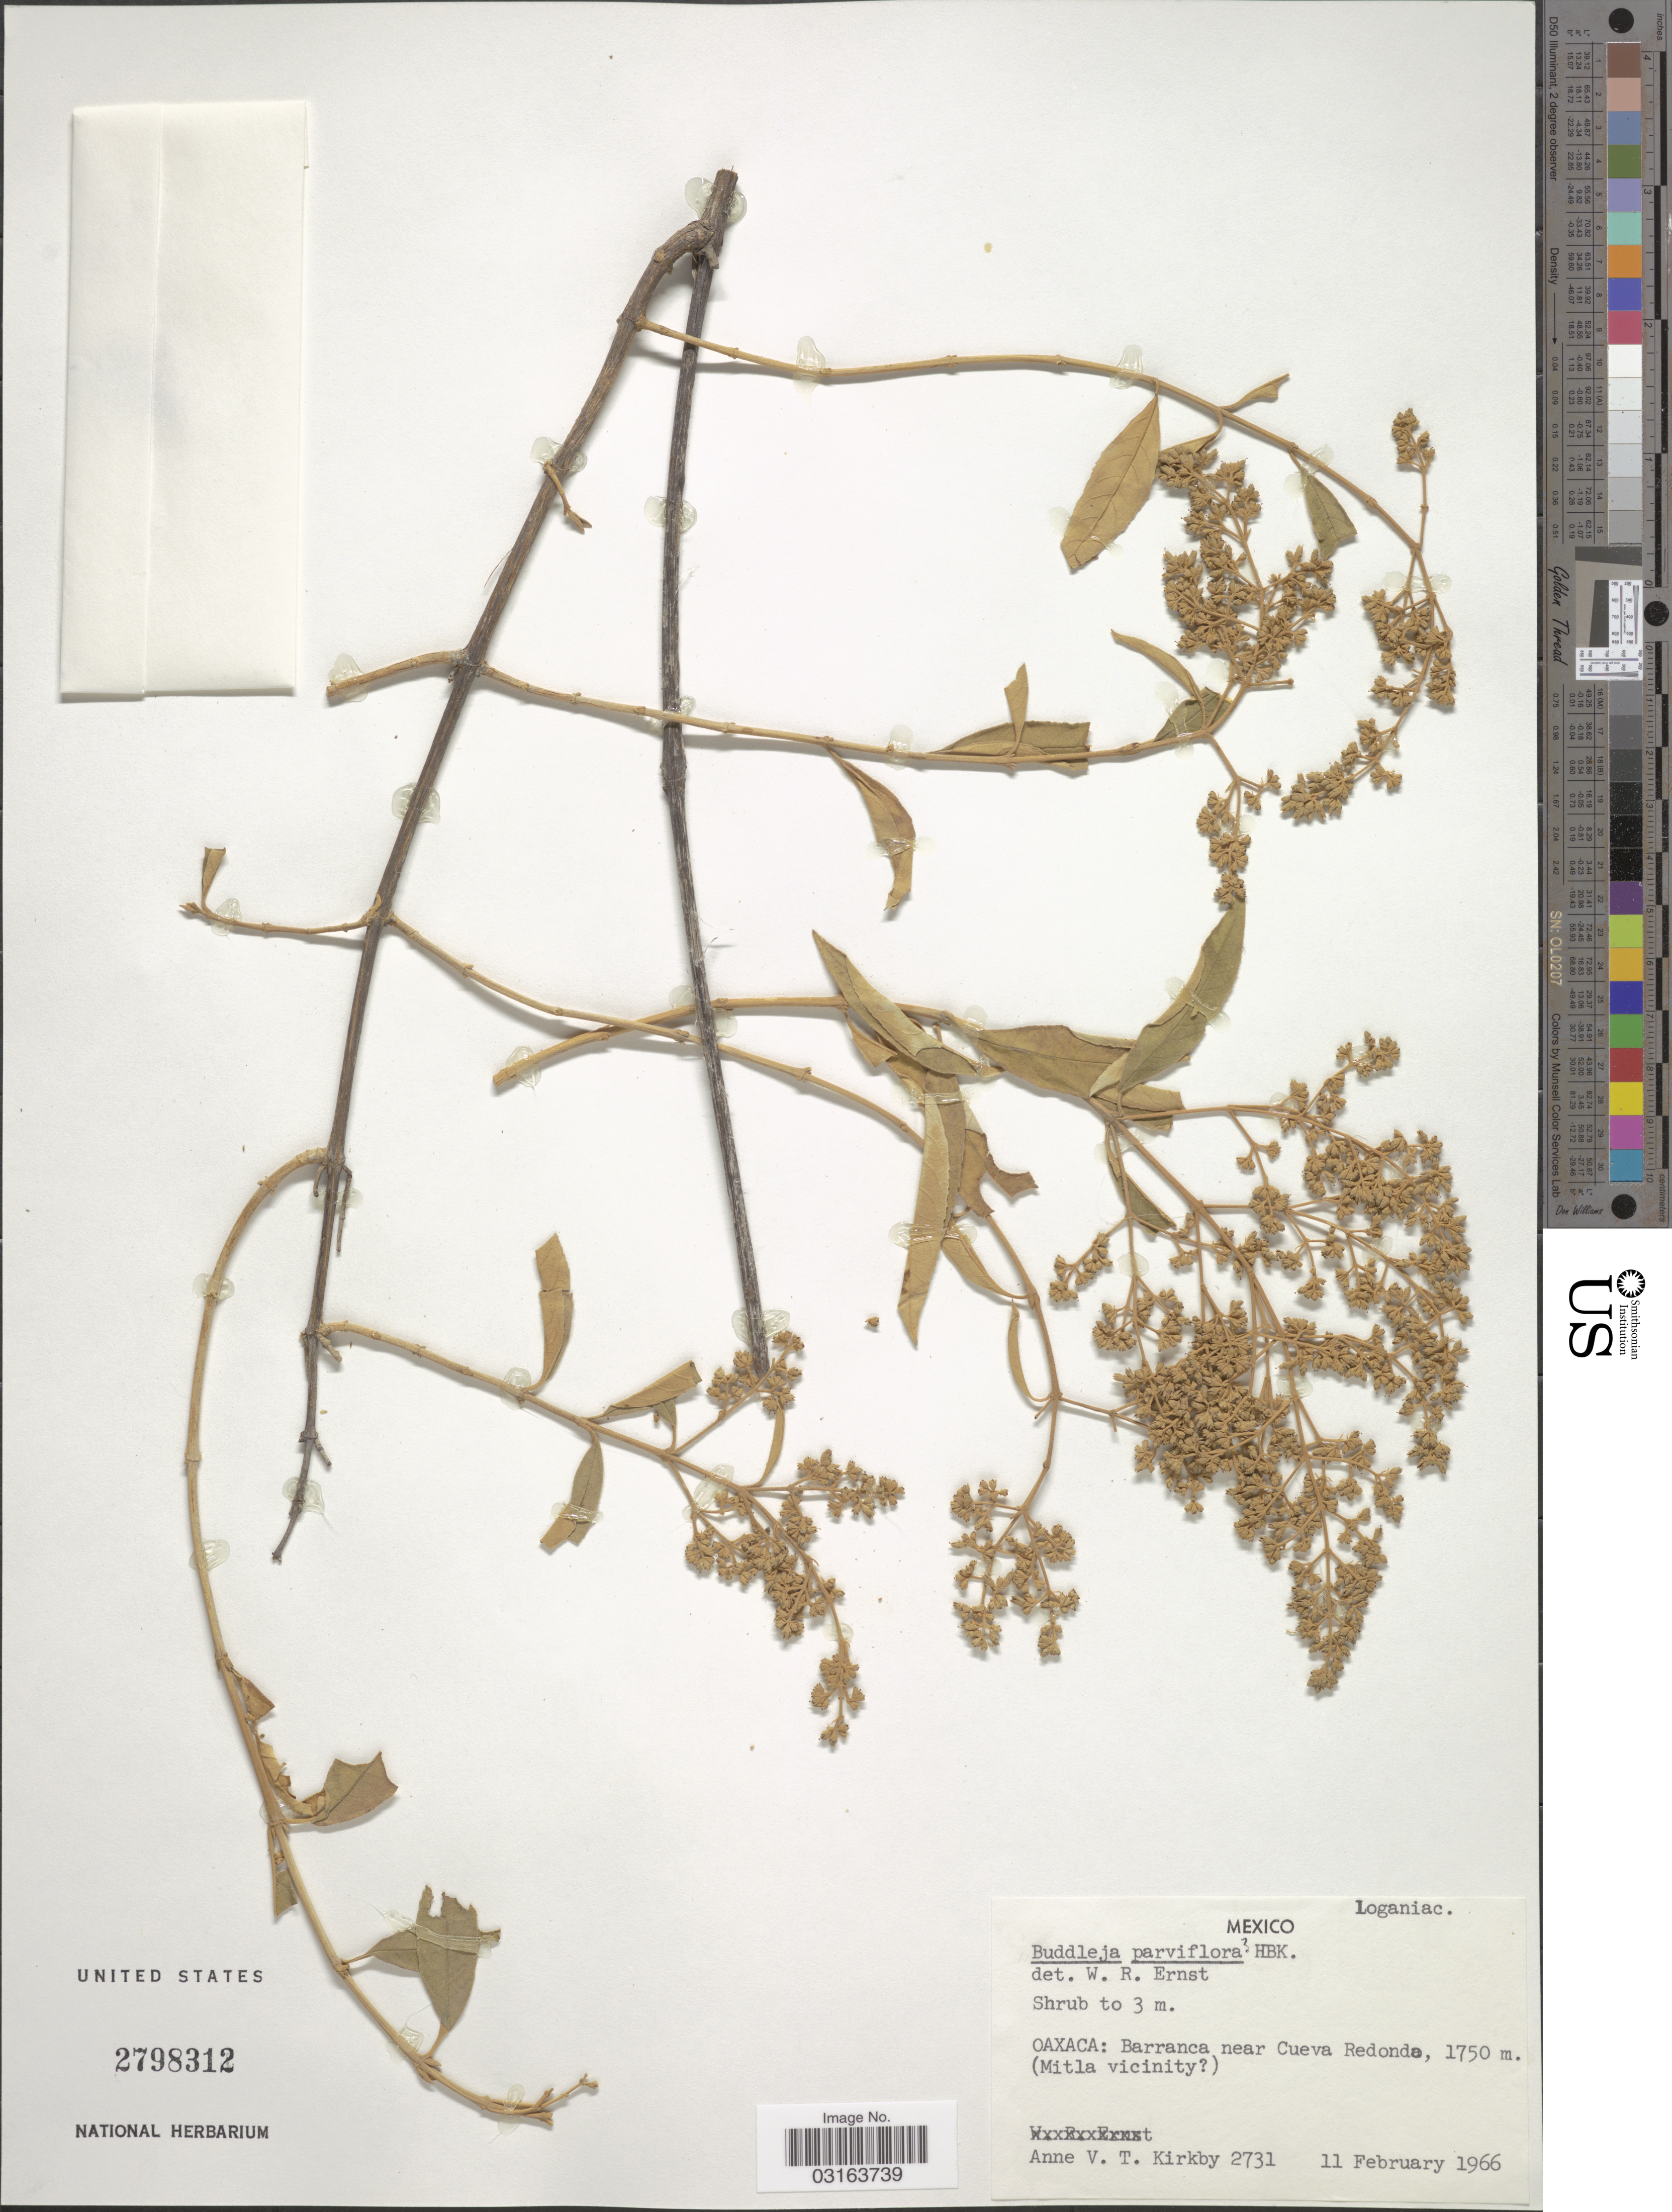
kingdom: Plantae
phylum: Tracheophyta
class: Magnoliopsida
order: Lamiales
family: Scrophulariaceae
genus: Buddleja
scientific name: Buddleja parviflora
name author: Kunth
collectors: A. Kirkby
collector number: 2731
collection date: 1966-02-11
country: Mexico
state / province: Oaxaca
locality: Barranca near Cueva Redonda. (Mitla vicinity [unsure placement]).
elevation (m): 1750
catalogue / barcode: US 2798312